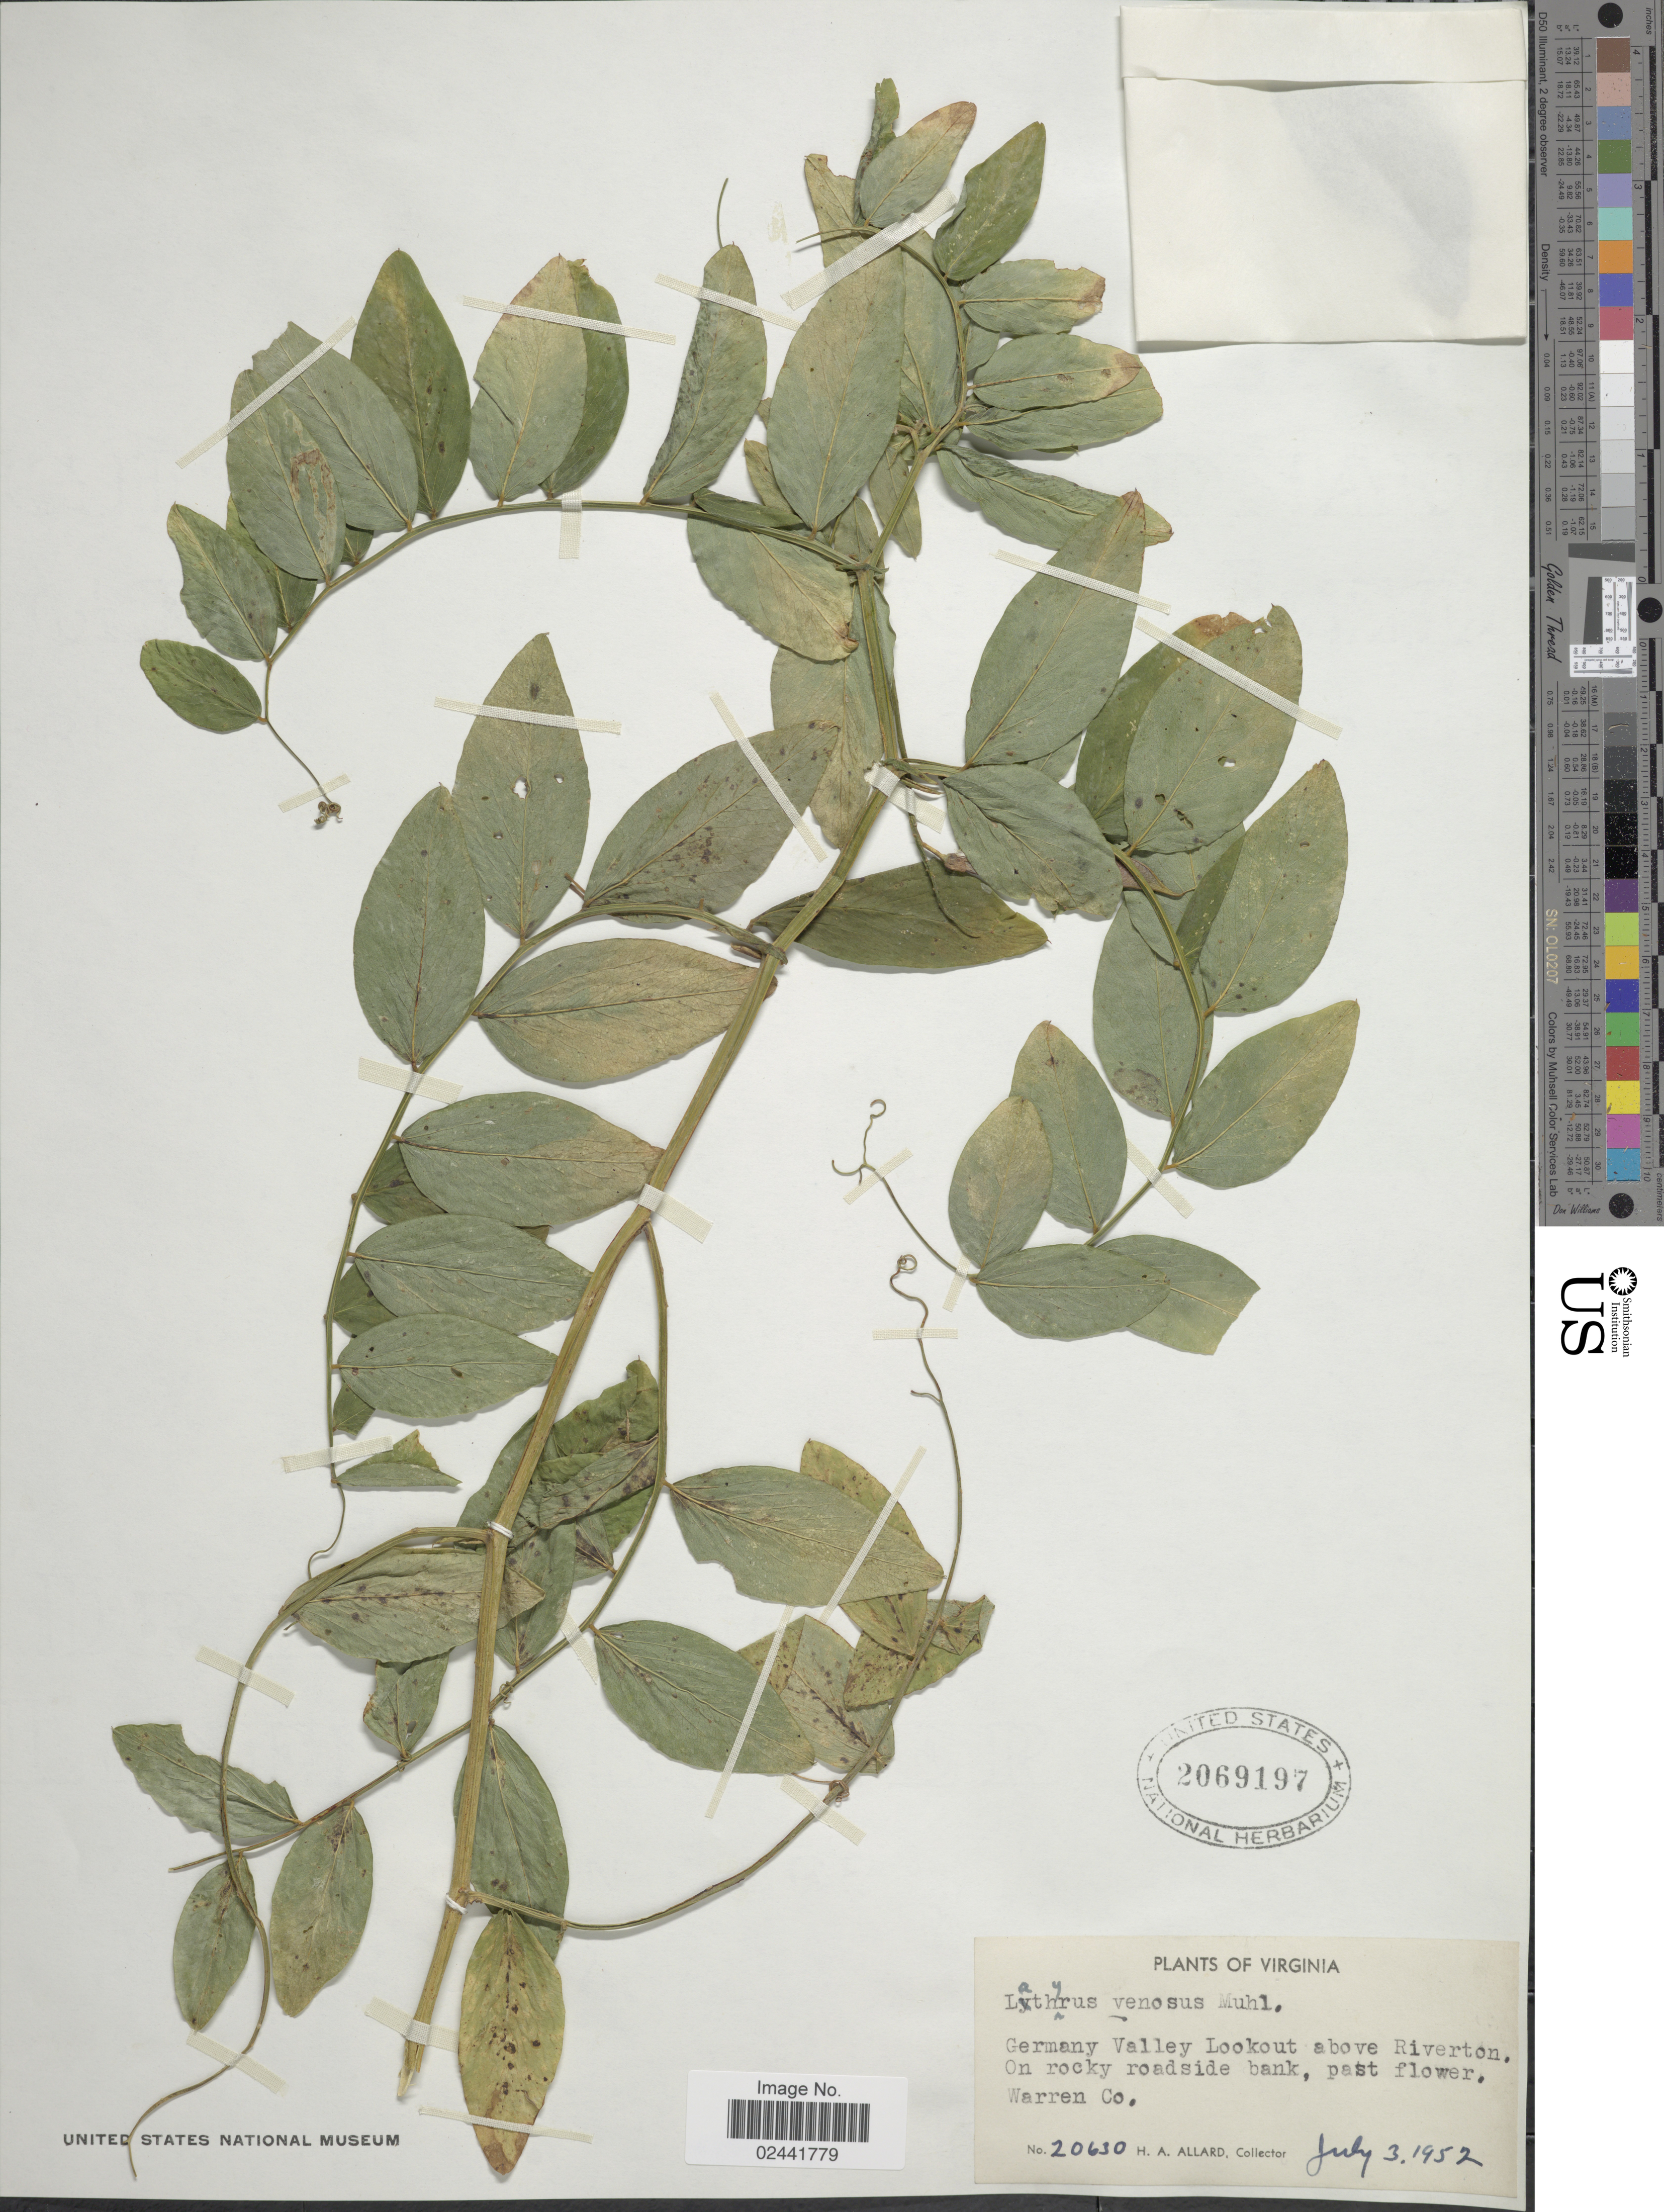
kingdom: Plantae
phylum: Tracheophyta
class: Magnoliopsida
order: Fabales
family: Fabaceae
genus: Lathyrus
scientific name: Lathyrus venosus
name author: Muhl. ex Willd.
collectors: H. A. Allard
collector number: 20630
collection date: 1952-07-03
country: United States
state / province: Virginia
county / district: Warren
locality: Germany Valley Lookout above Riverton. On rocky roadside bank, past flower, Warren Co.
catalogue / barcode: US 2069197